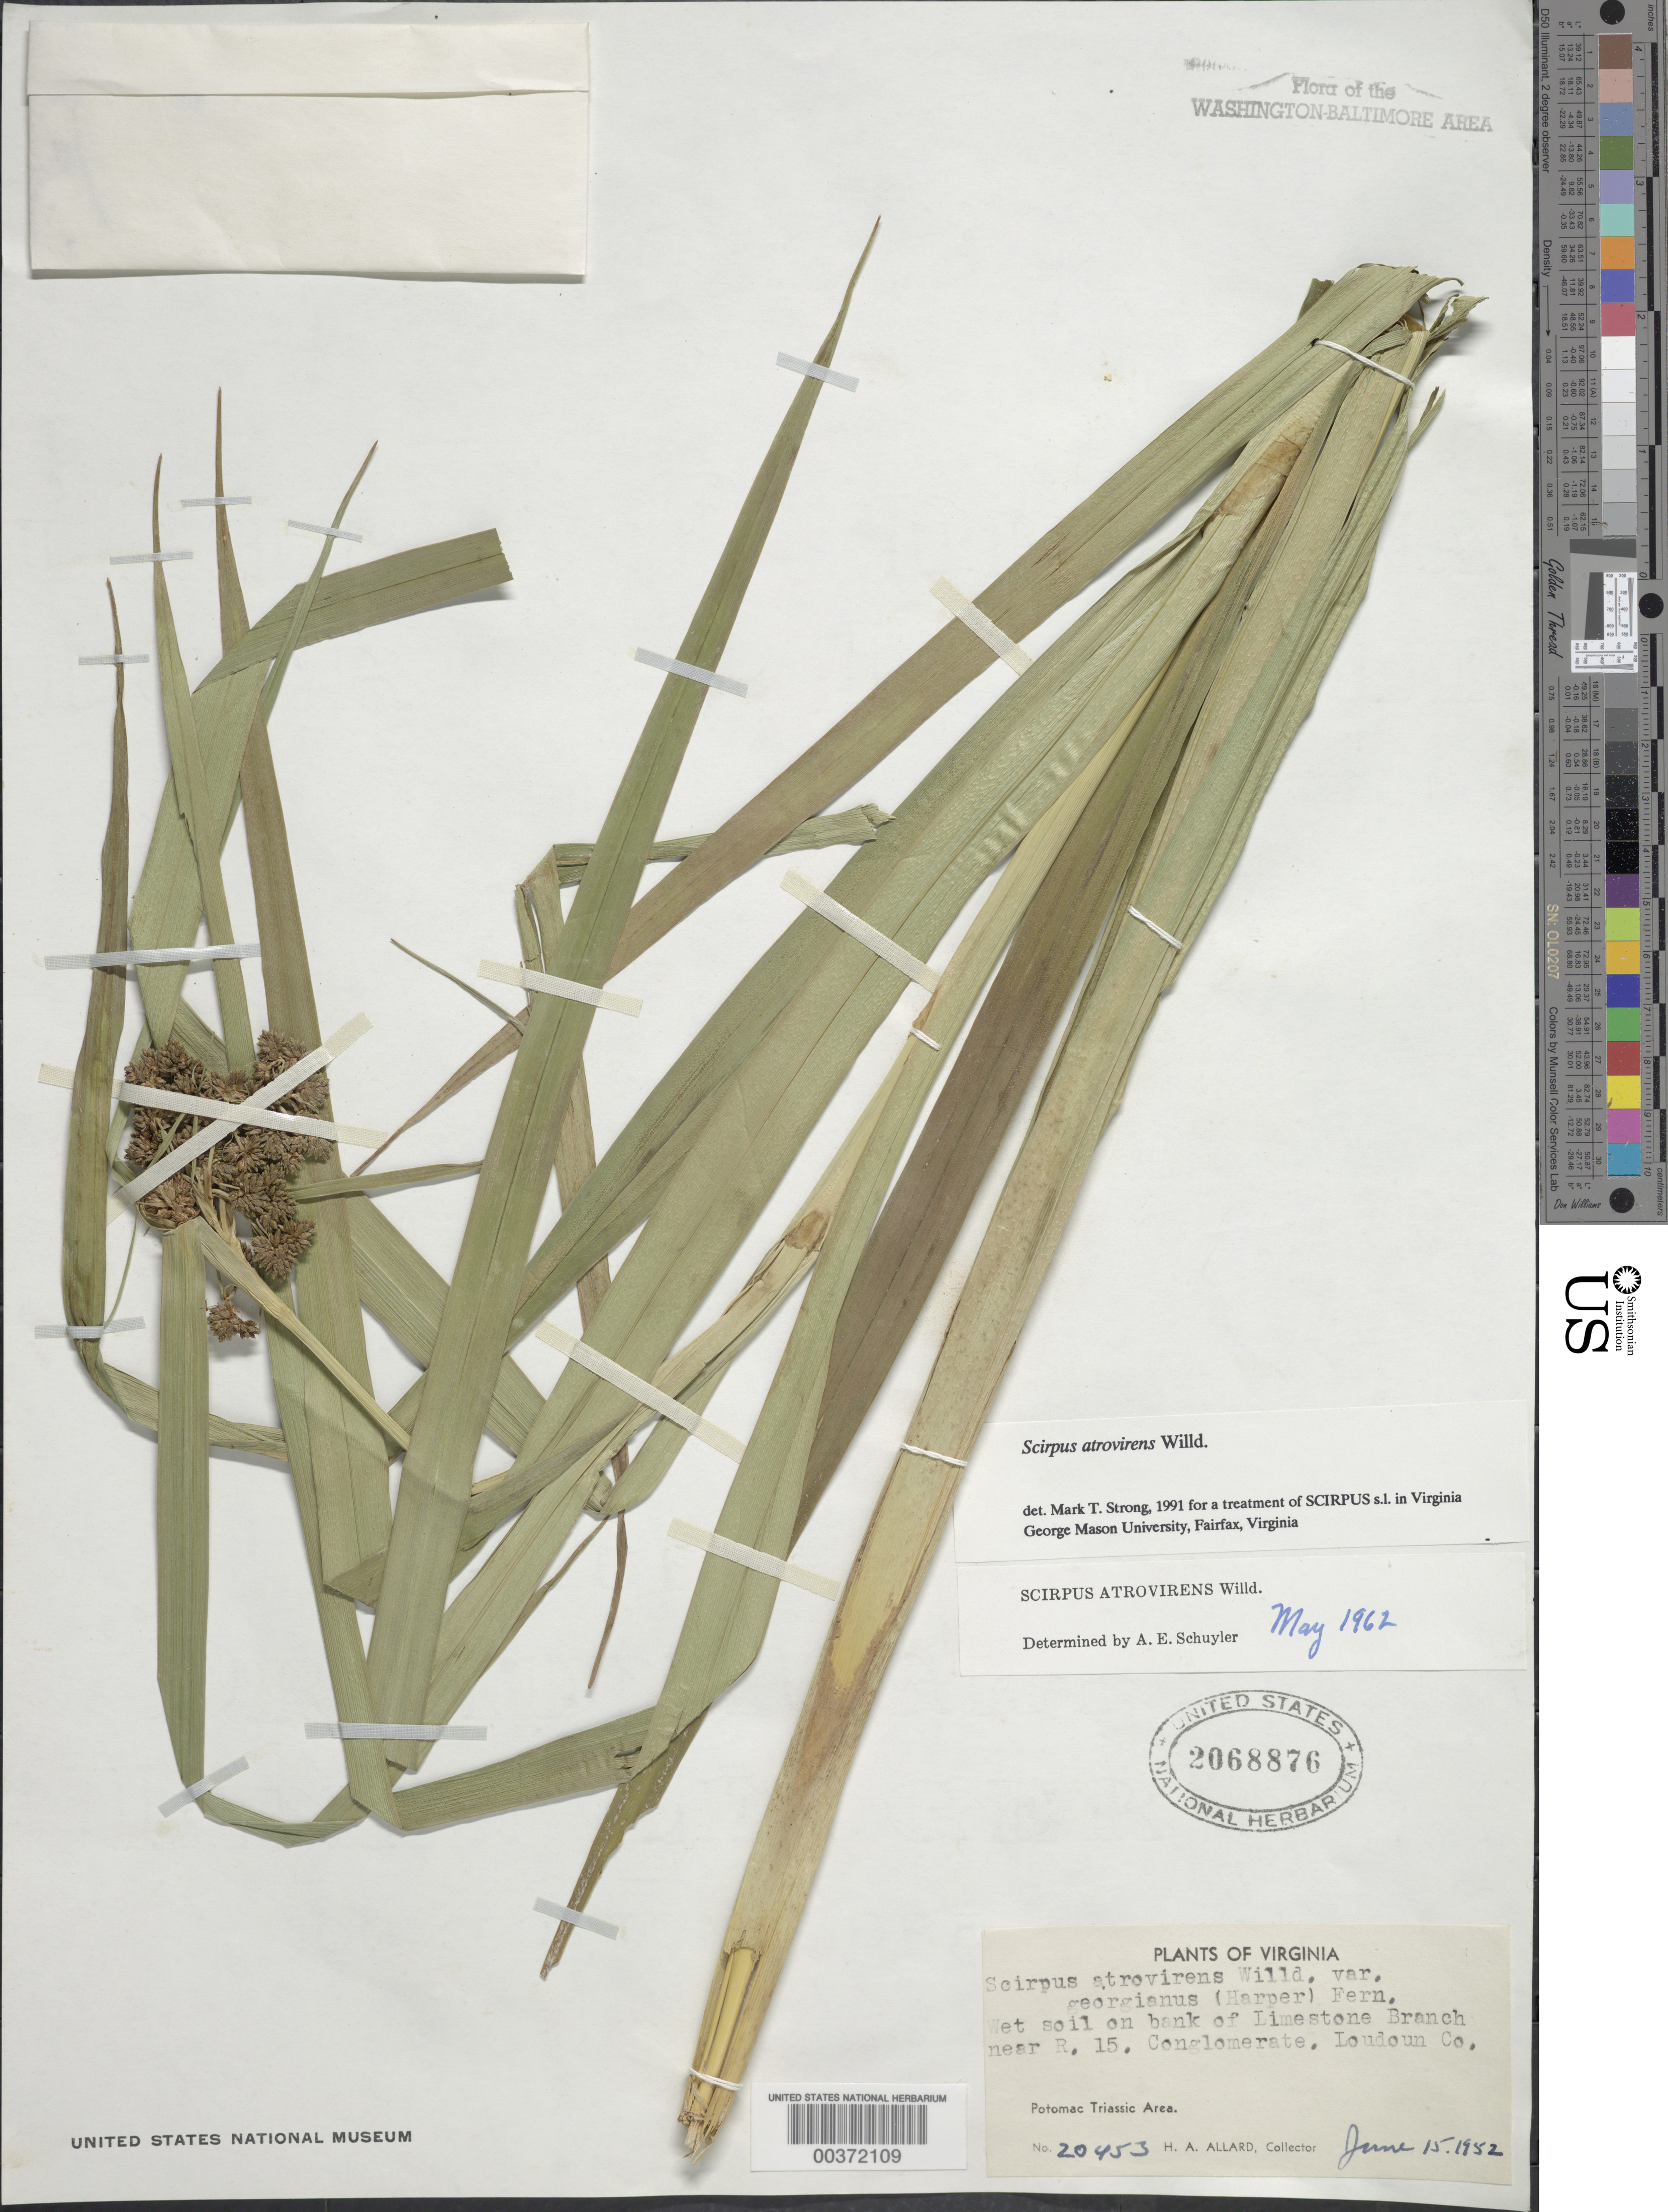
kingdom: Plantae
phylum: Tracheophyta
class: Liliopsida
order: Poales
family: Cyperaceae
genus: Scirpus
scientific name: Scirpus atrovirens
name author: Willd.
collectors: H. A. Allard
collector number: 20453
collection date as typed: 15 Jun 1952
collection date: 1952-06-15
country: United States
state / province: Virginia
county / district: Loudoun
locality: Limestone Branch, Route 15 vicinity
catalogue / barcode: US 2068876